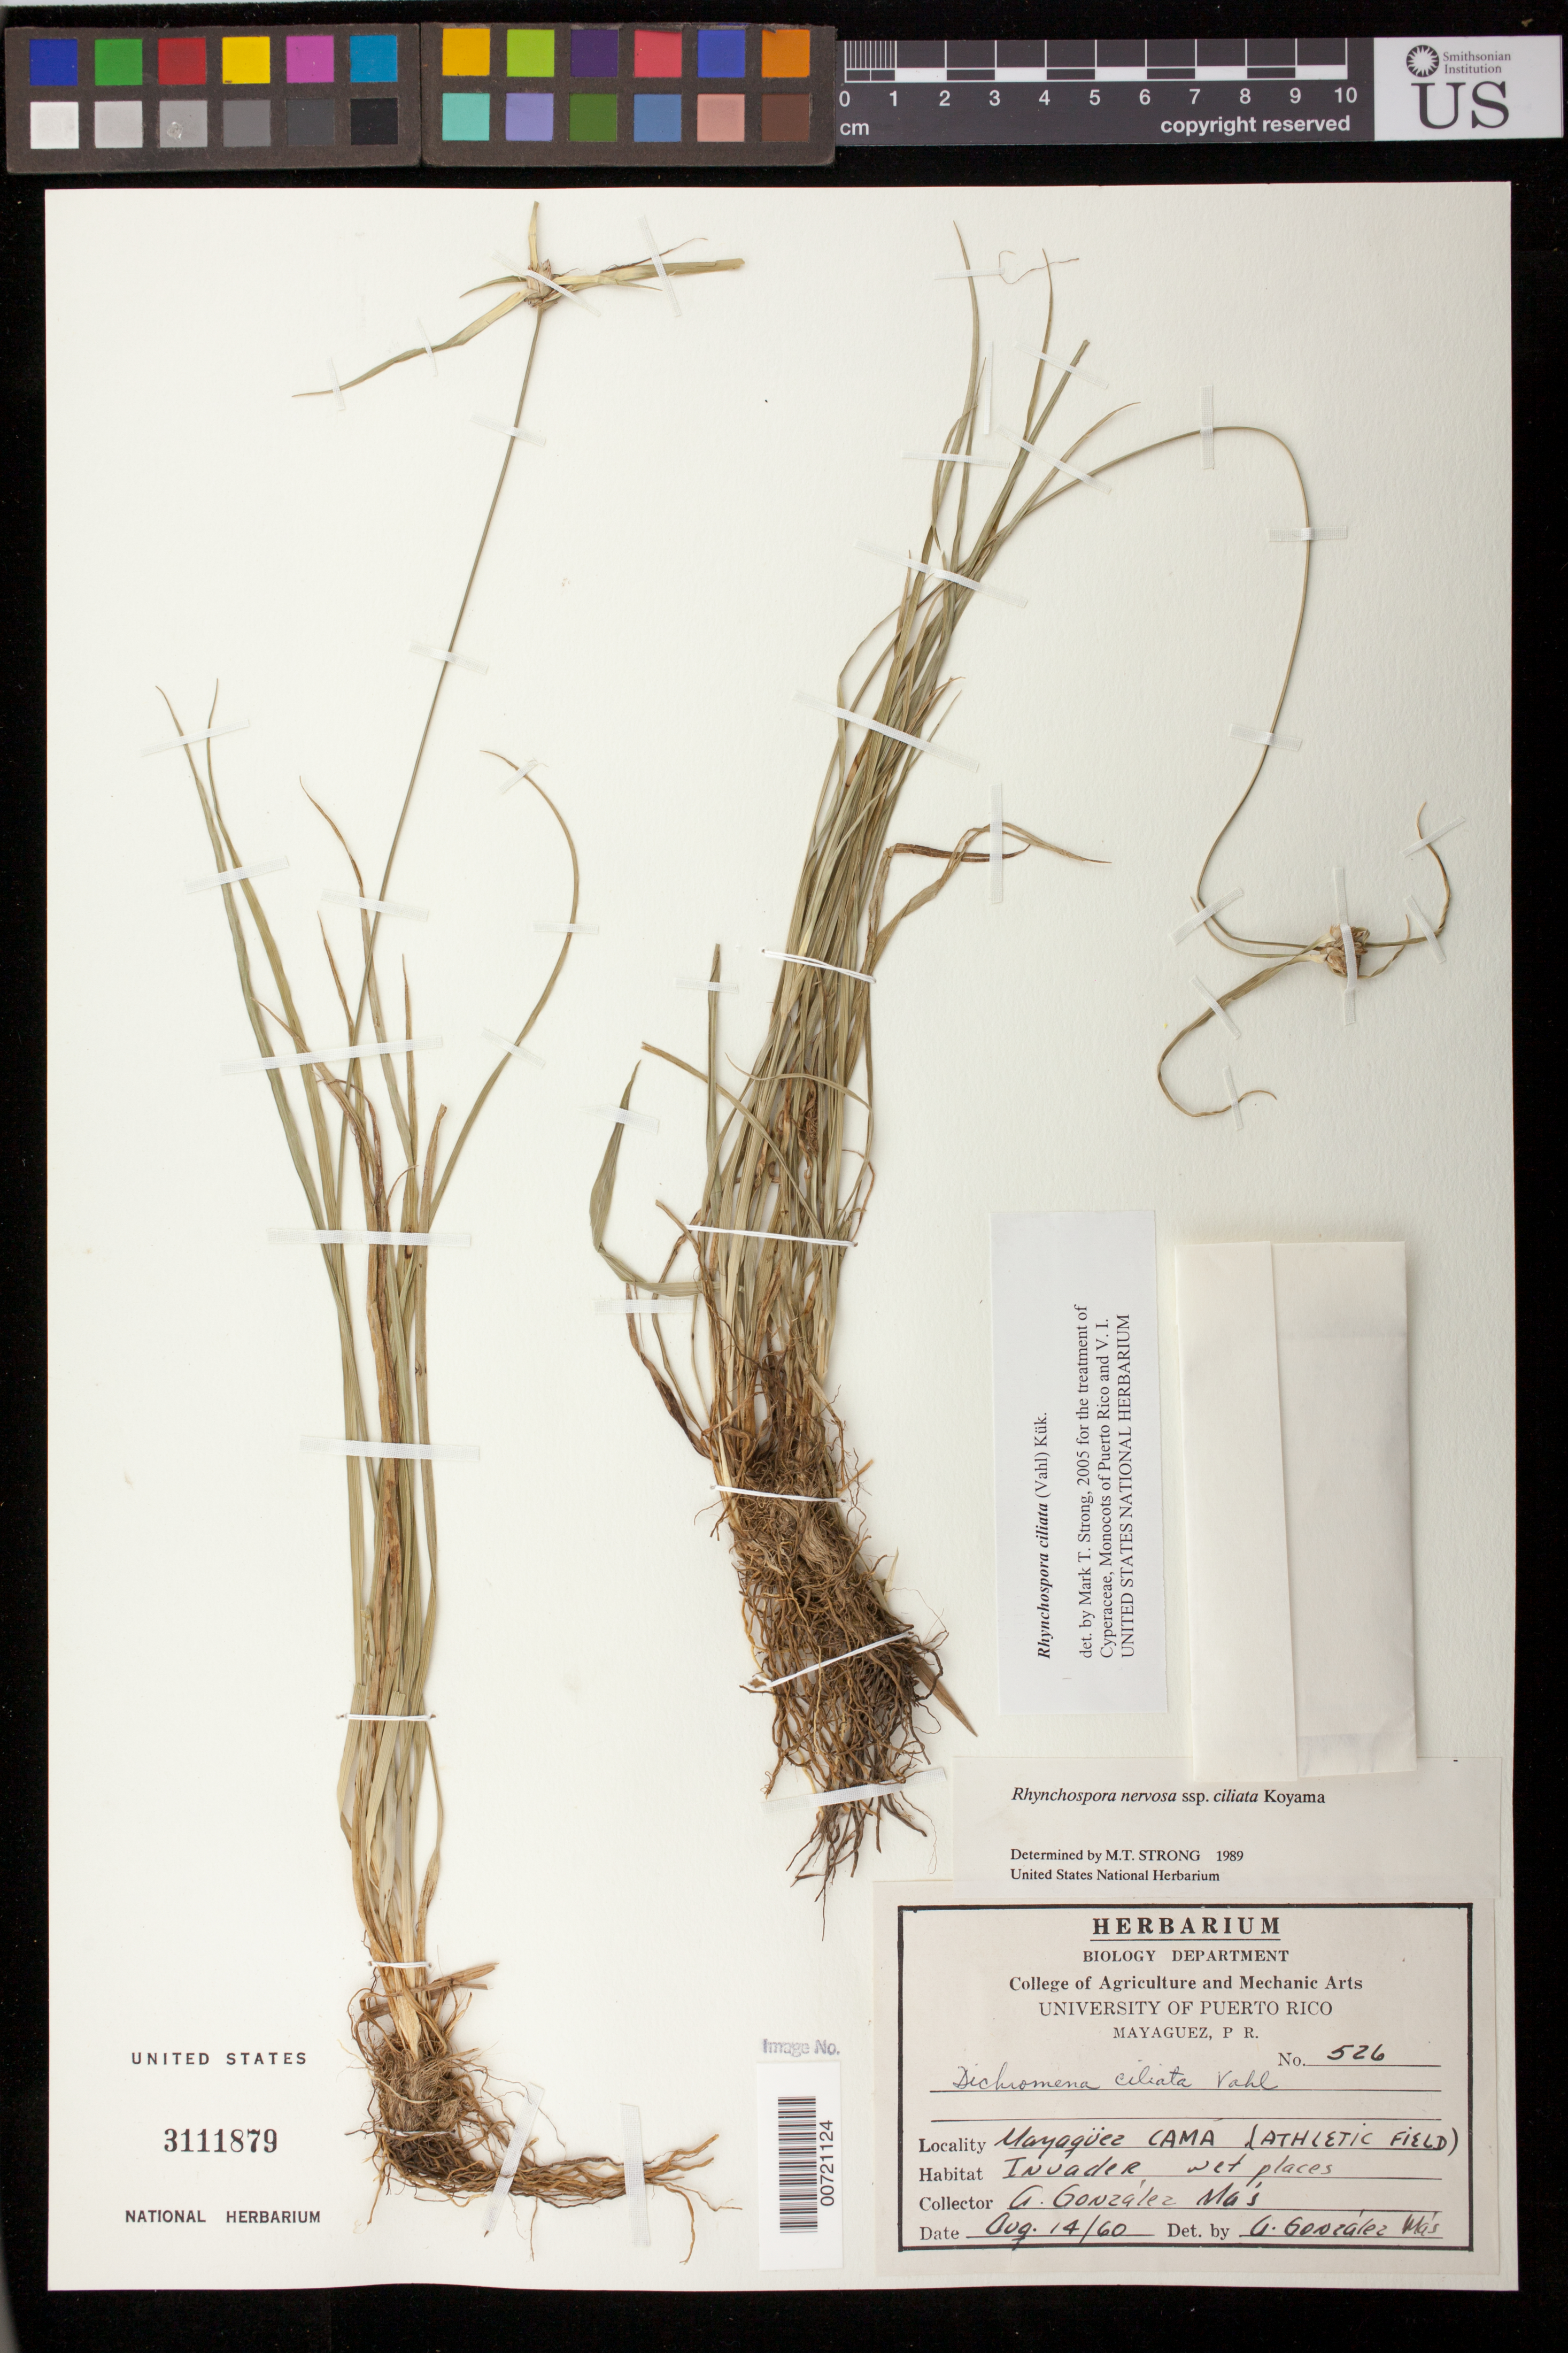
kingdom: Plantae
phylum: Tracheophyta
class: Liliopsida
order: Poales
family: Cyperaceae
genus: Rhynchospora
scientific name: Rhynchospora ciliata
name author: (G. Mey.) Kük.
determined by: Strong, Mark T., (BOT), Smithsonian Institution - National Museum of Natural History (UNITED STATES)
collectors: A. González Más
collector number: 526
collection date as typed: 14 Aug 1960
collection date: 1960-08-14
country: Puerto Rico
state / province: Mayagüez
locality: Mayaguez, College of Agriculture and Mechanic Arts - CAMA (Athletic Field)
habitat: Invader, wet places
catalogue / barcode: US 3111879